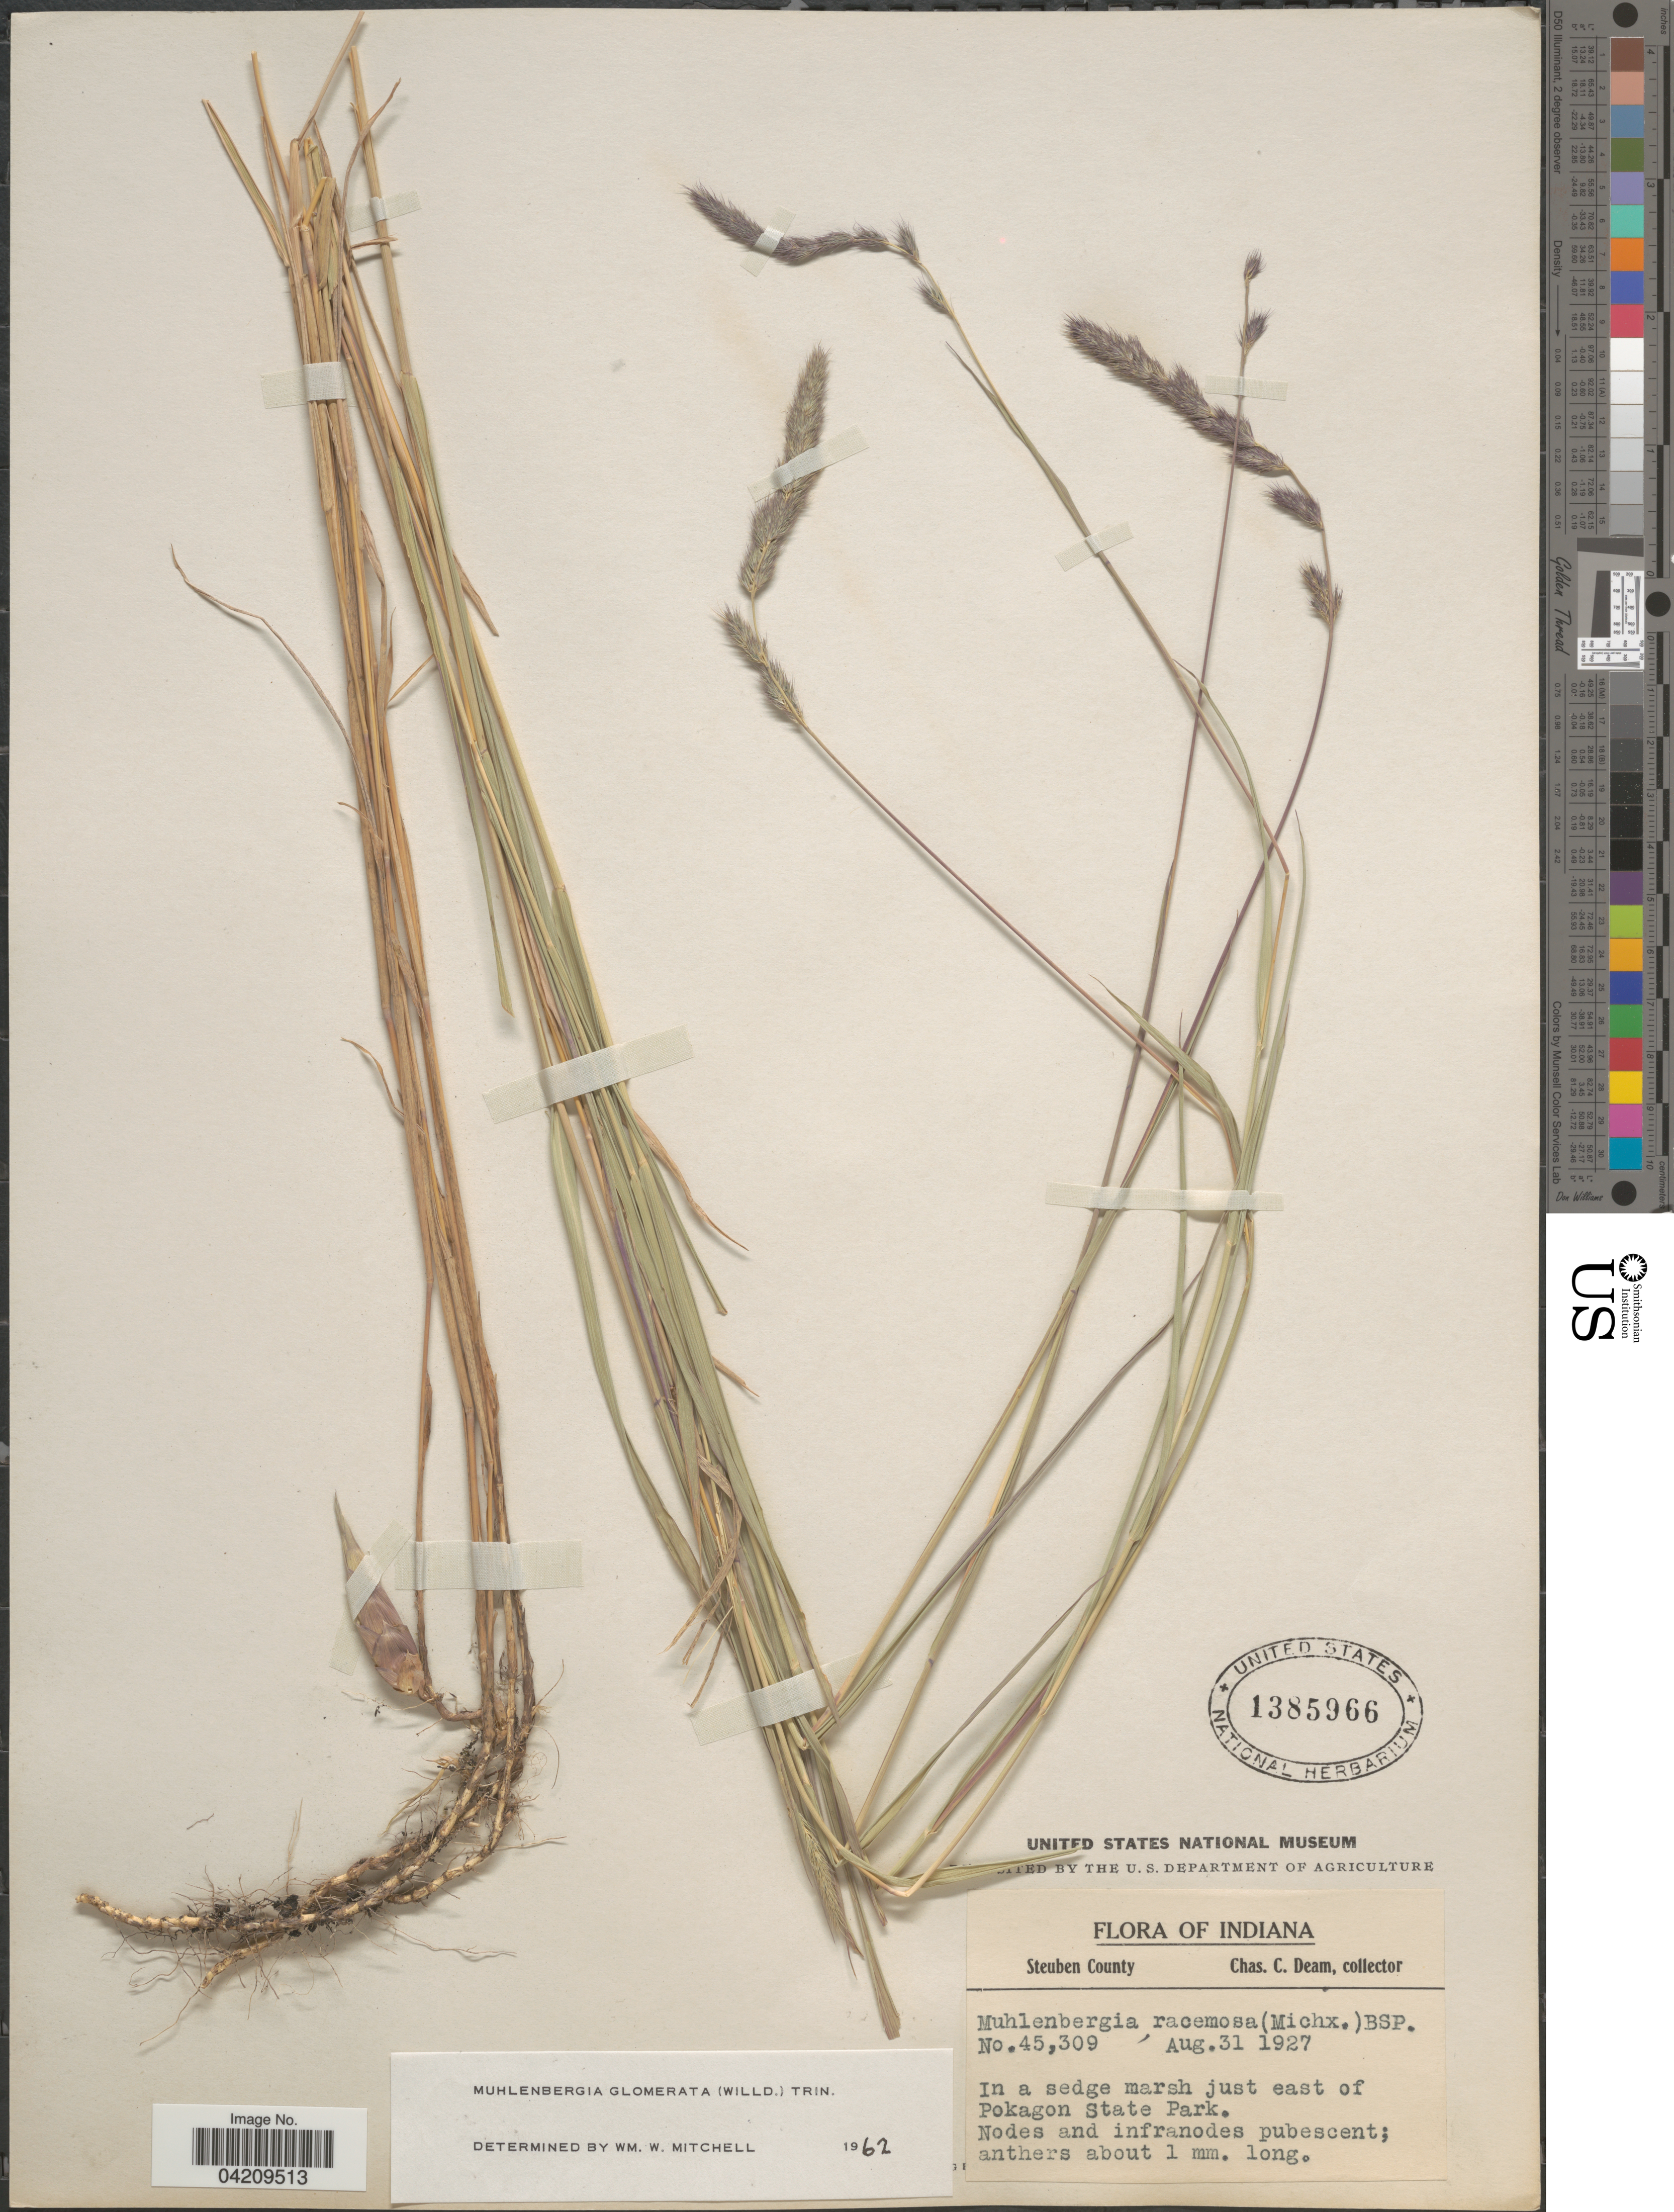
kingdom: Plantae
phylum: Tracheophyta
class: Liliopsida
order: Poales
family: Poaceae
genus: Muhlenbergia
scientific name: Muhlenbergia glomerata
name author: (Willd.) Trin.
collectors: C. C. Deam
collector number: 45309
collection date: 1927-08-31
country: United States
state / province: Indiana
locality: Steuben County. In a sedge marsh just east of Pokagon State Park.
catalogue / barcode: US 1385966